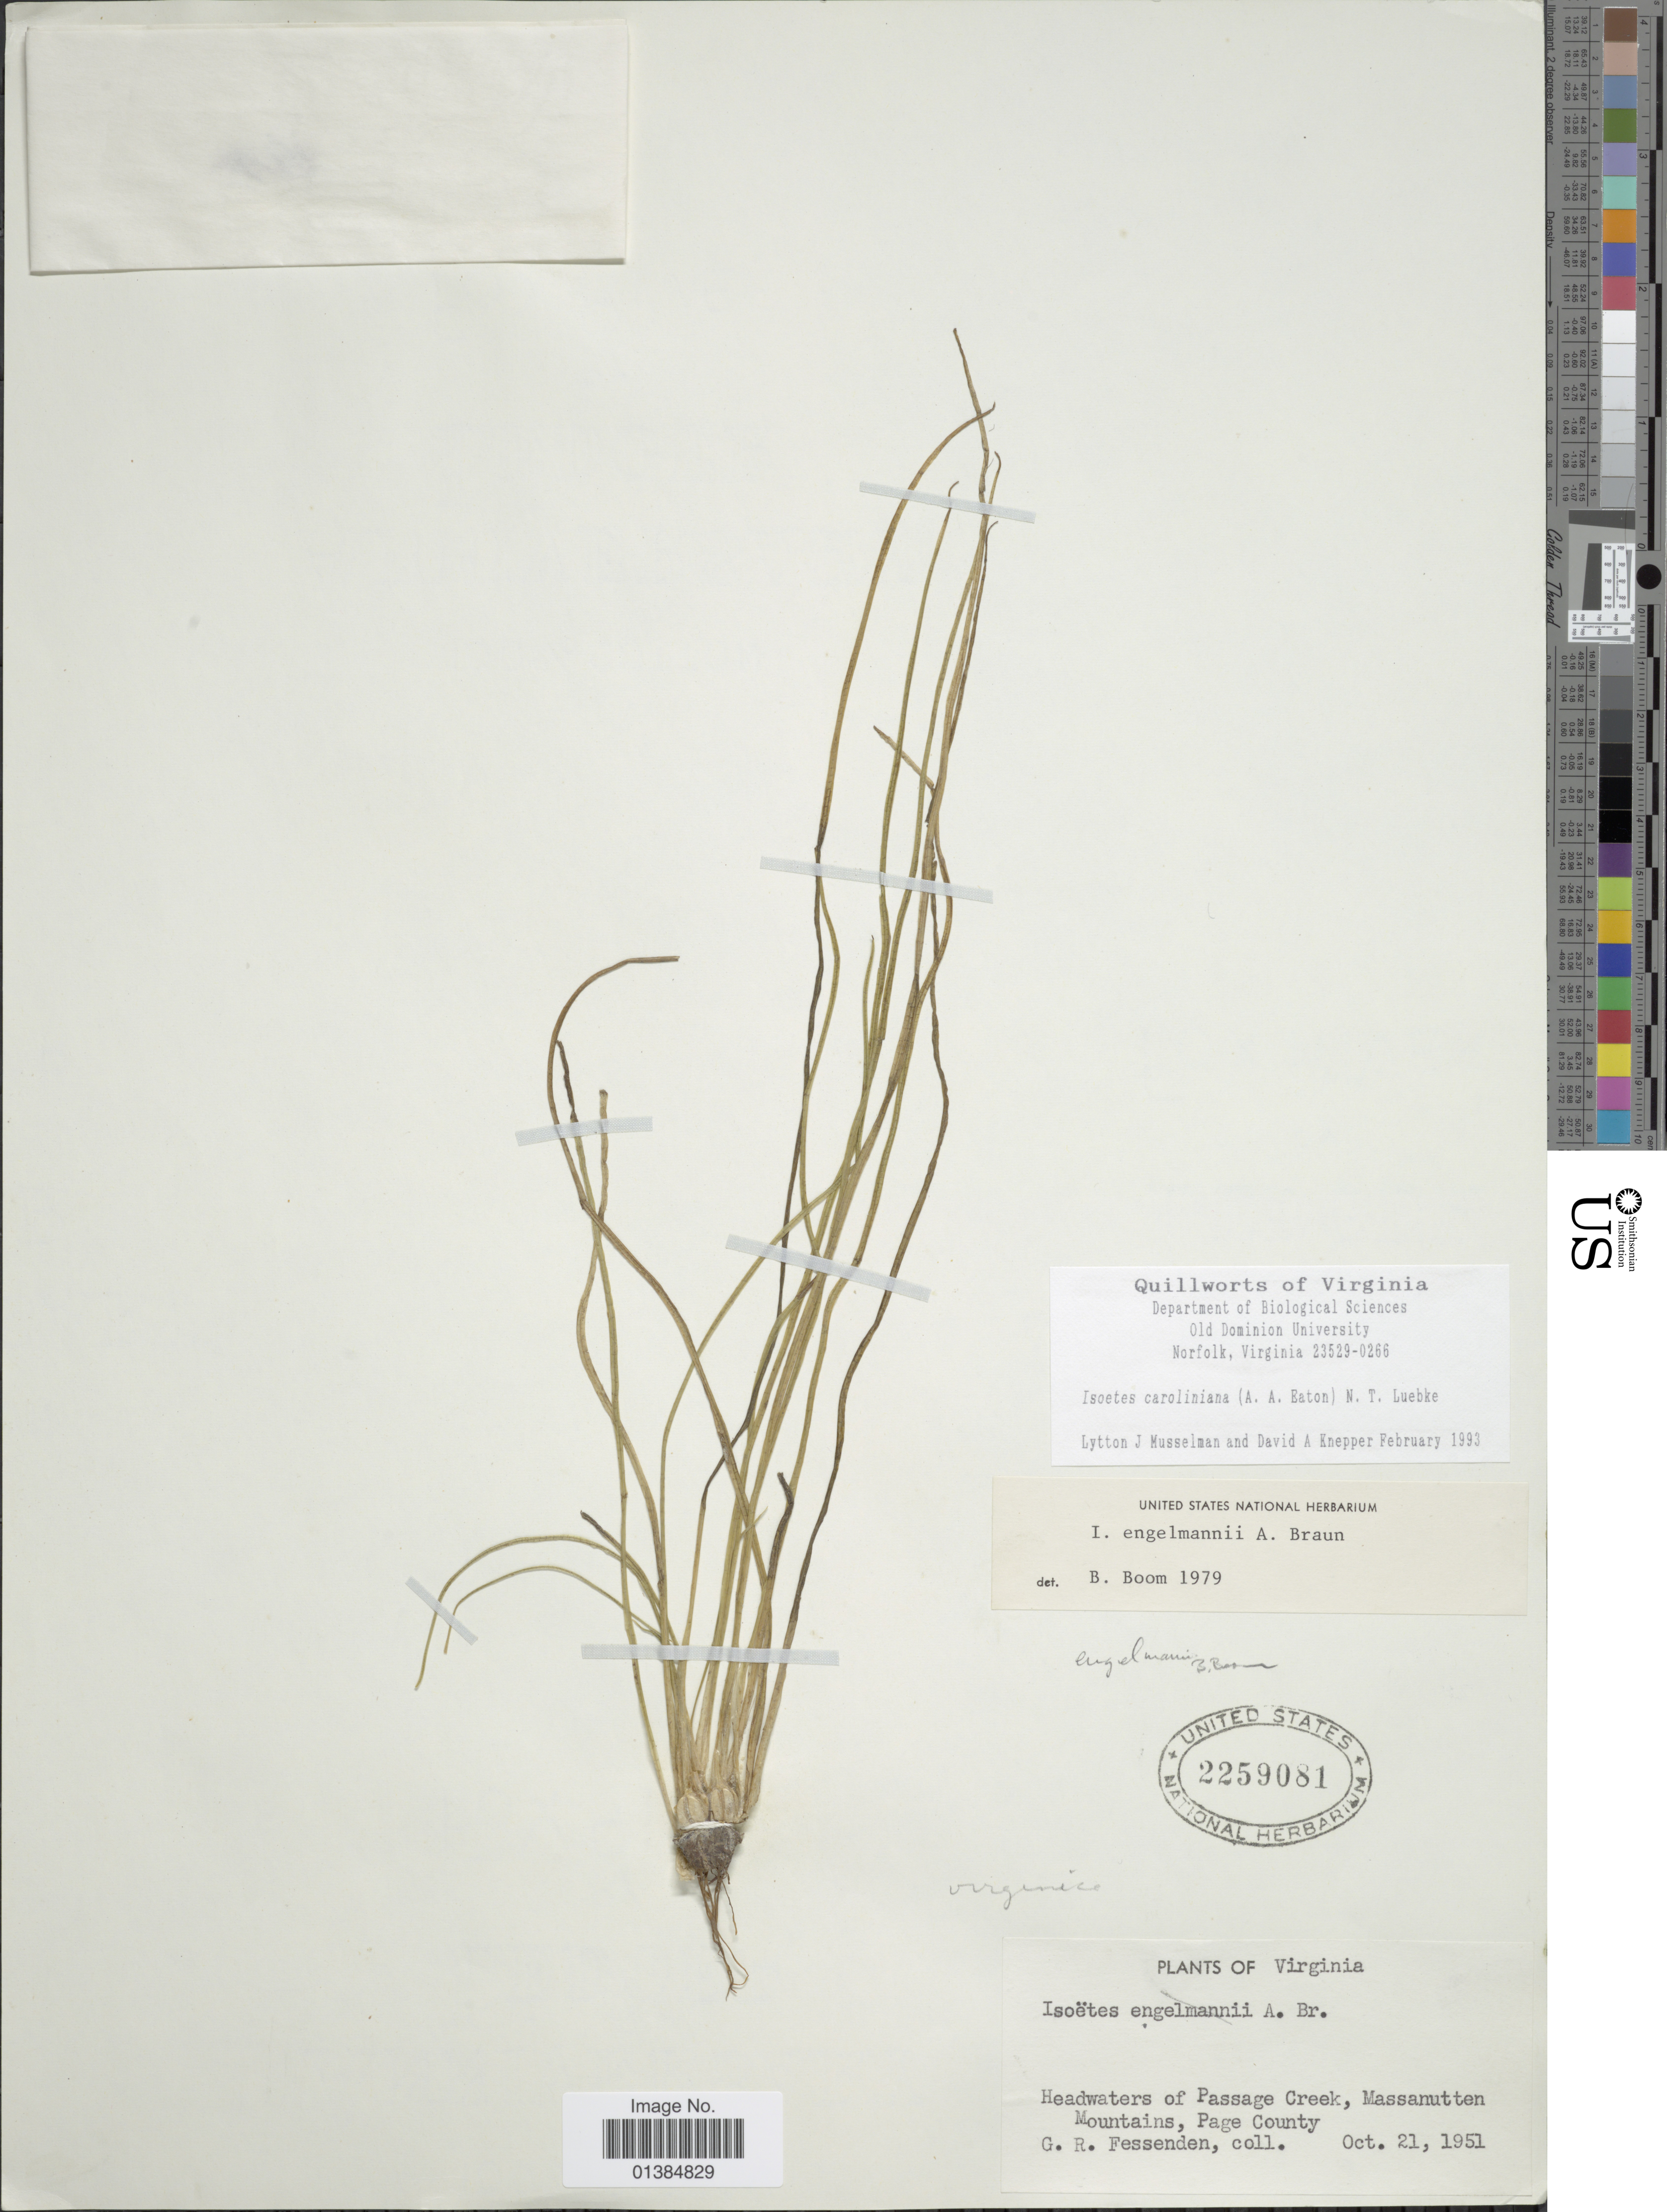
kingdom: Plantae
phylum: Tracheophyta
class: Lycopodiopsida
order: Isoetales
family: Isoetaceae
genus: Isoetes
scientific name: Isoetes valida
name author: (Engelm.) Clute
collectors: G. Fessenden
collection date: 1951-10-21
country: United States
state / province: Virginia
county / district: Page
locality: Headwaters of Passage Creek, Massanutten Mountains, Page County.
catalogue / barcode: US 2259081